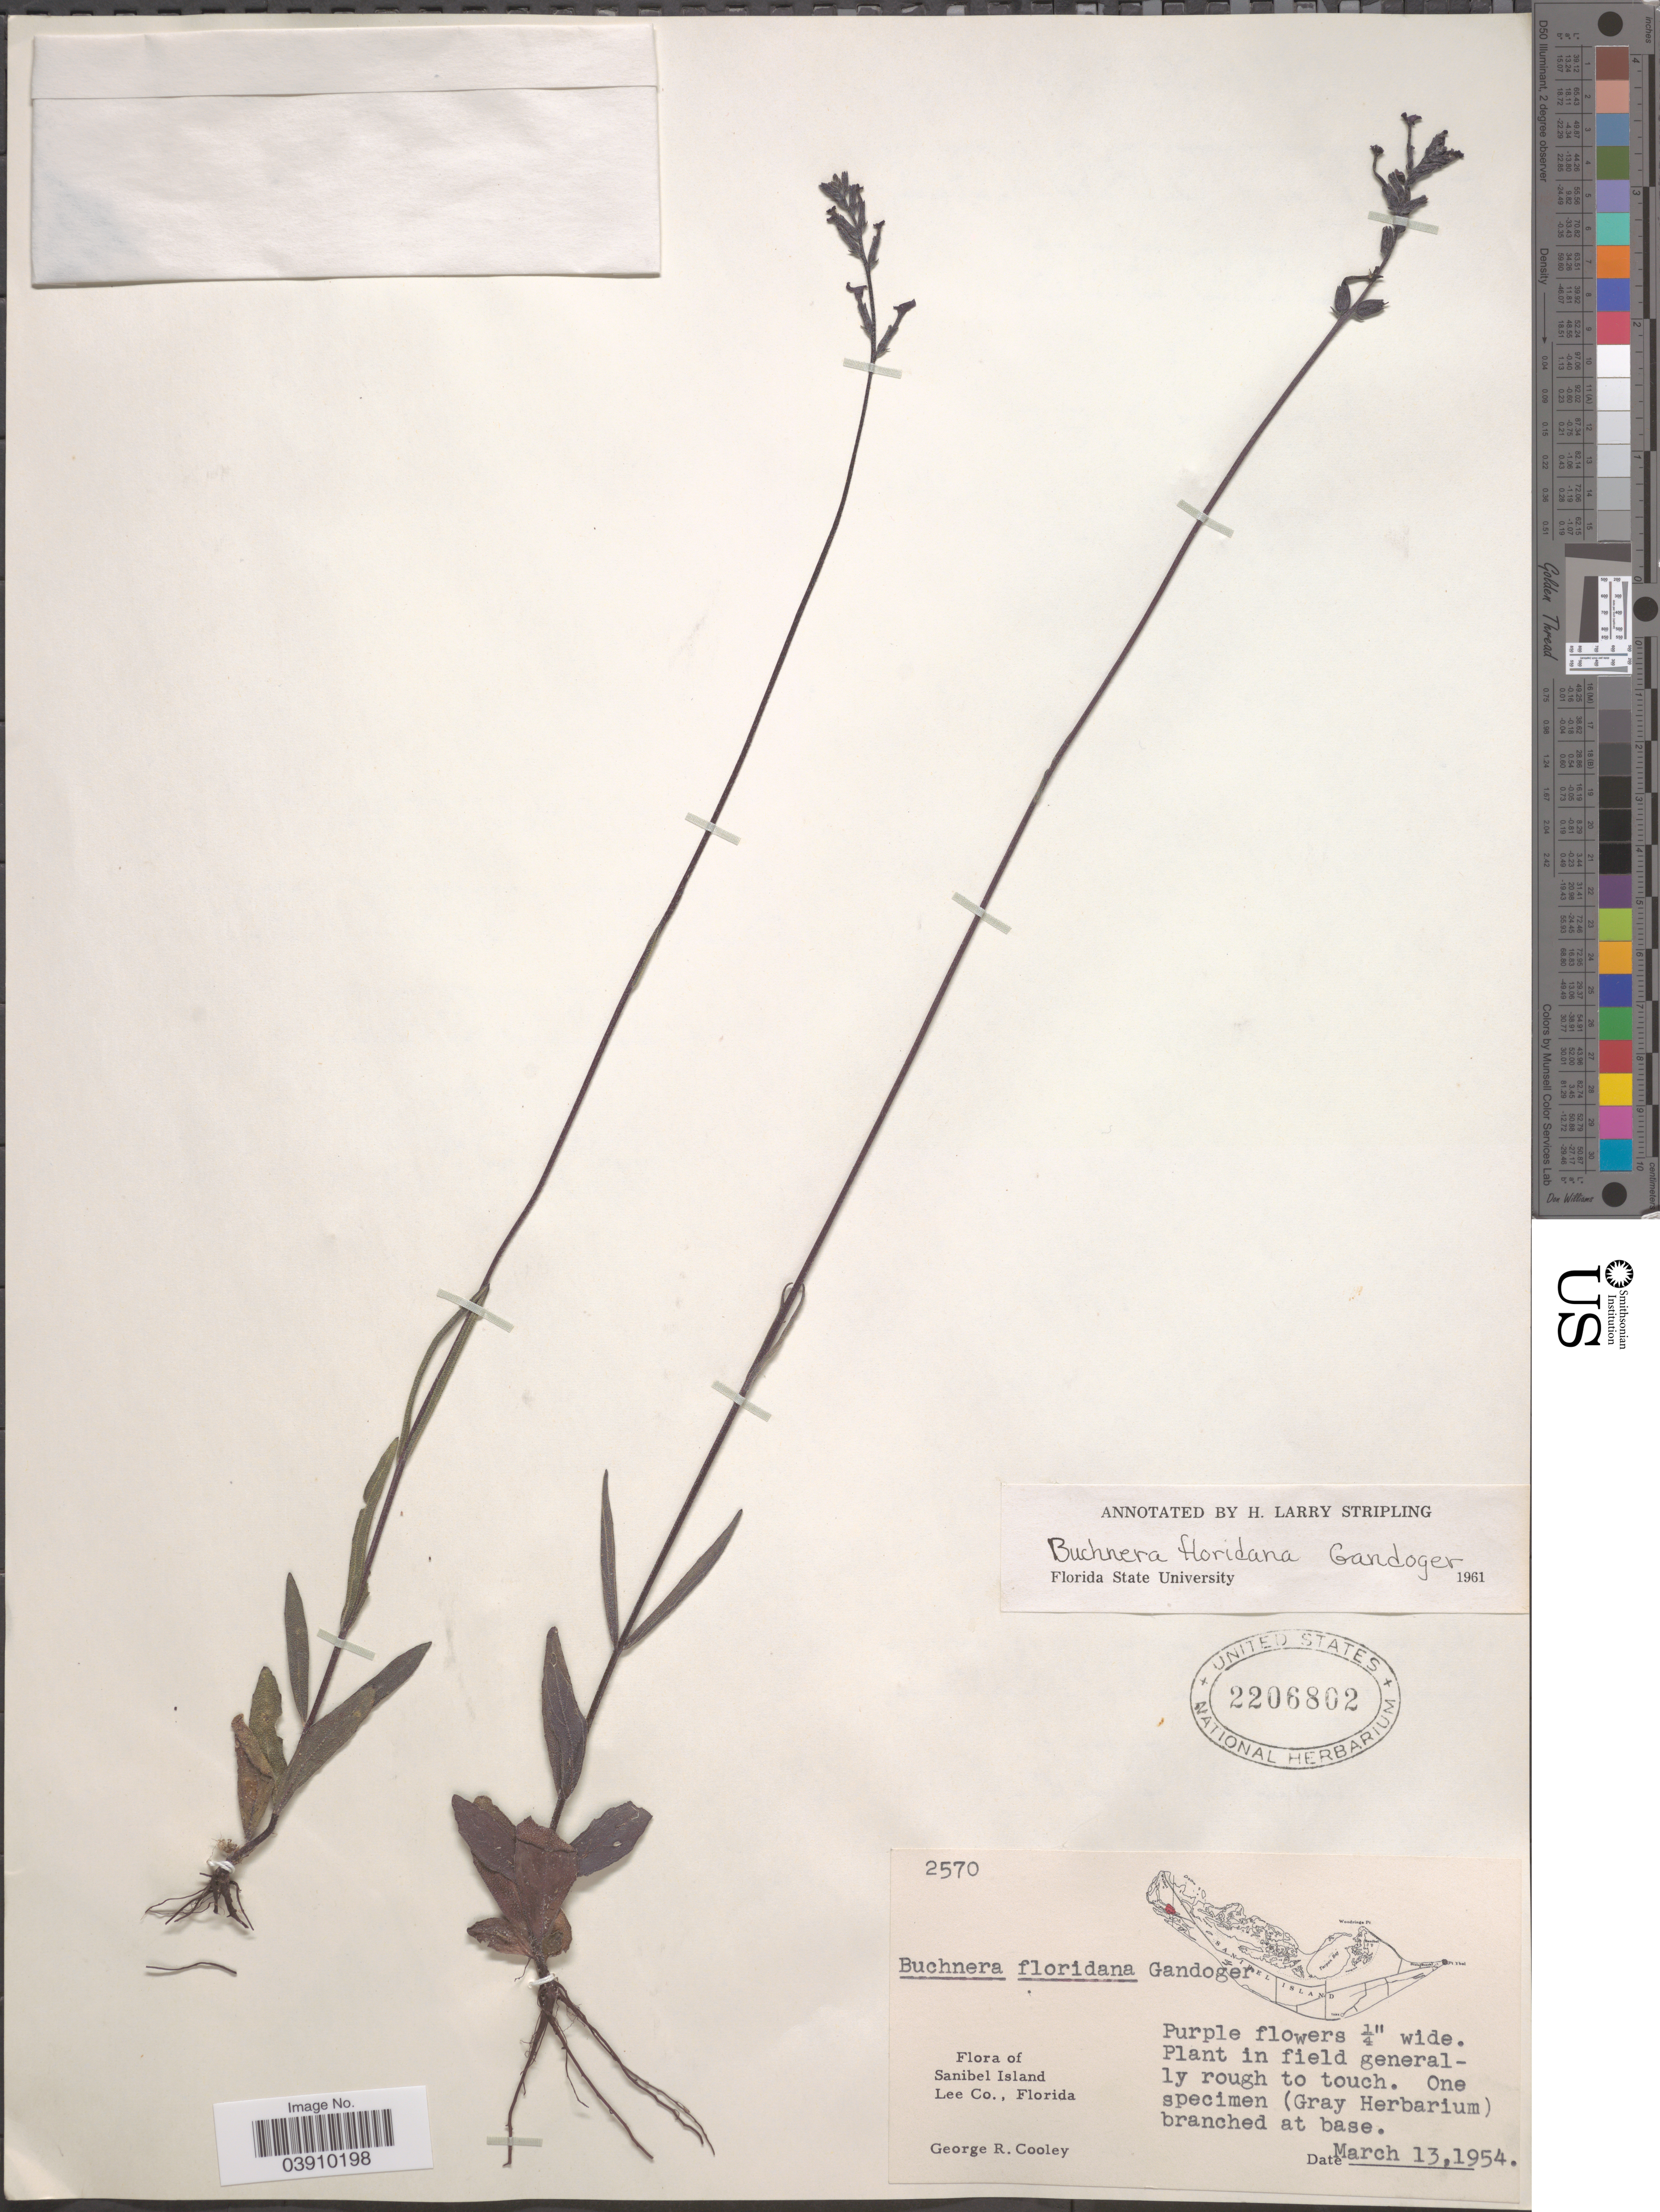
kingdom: Plantae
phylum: Tracheophyta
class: Magnoliopsida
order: Lamiales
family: Orobanchaceae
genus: Buchnera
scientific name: Buchnera floridana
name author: Gand.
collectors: G. R. Cooley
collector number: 2570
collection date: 1954-03-13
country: United States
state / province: Florida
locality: Sanibel Island. Lee Co.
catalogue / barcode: US 2206802